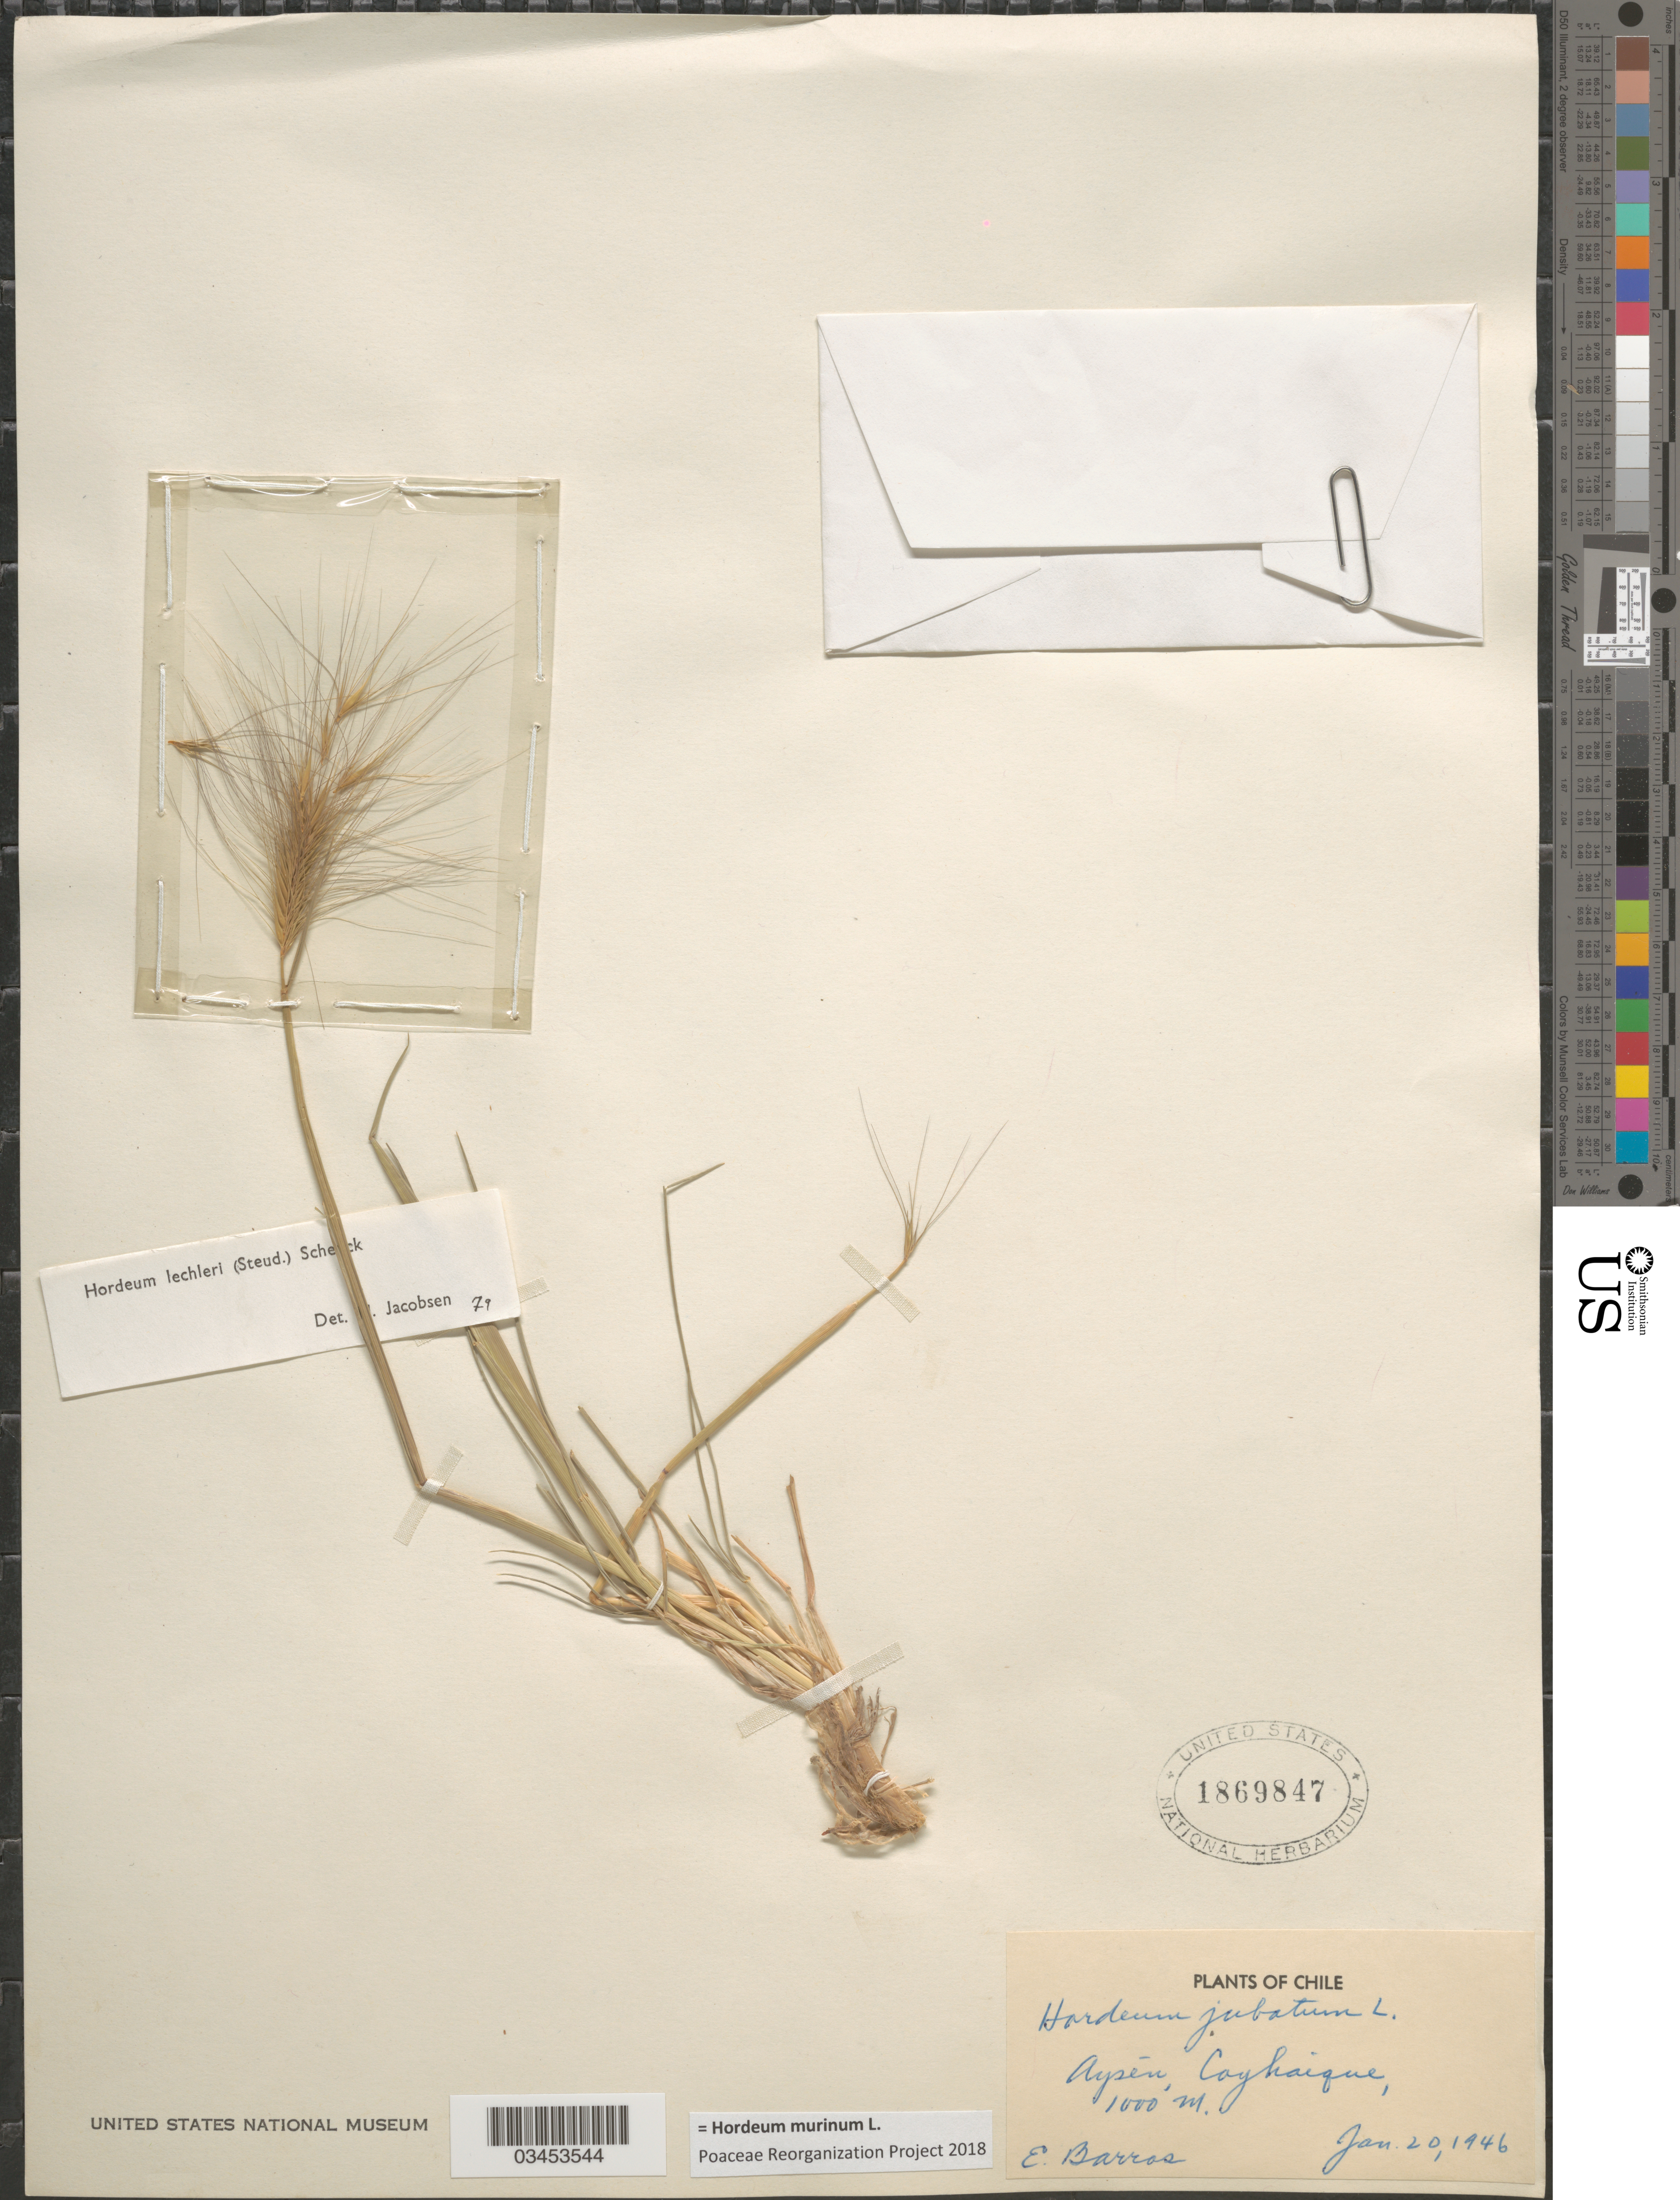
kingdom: Plantae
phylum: Tracheophyta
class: Liliopsida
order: Poales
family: Poaceae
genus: Hordeum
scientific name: Hordeum murinum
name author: L.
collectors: E. Barros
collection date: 1946-01-20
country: Chile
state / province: Aisén (XI)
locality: Aysén, Coyhaique.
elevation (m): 1000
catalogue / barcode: US 1869847